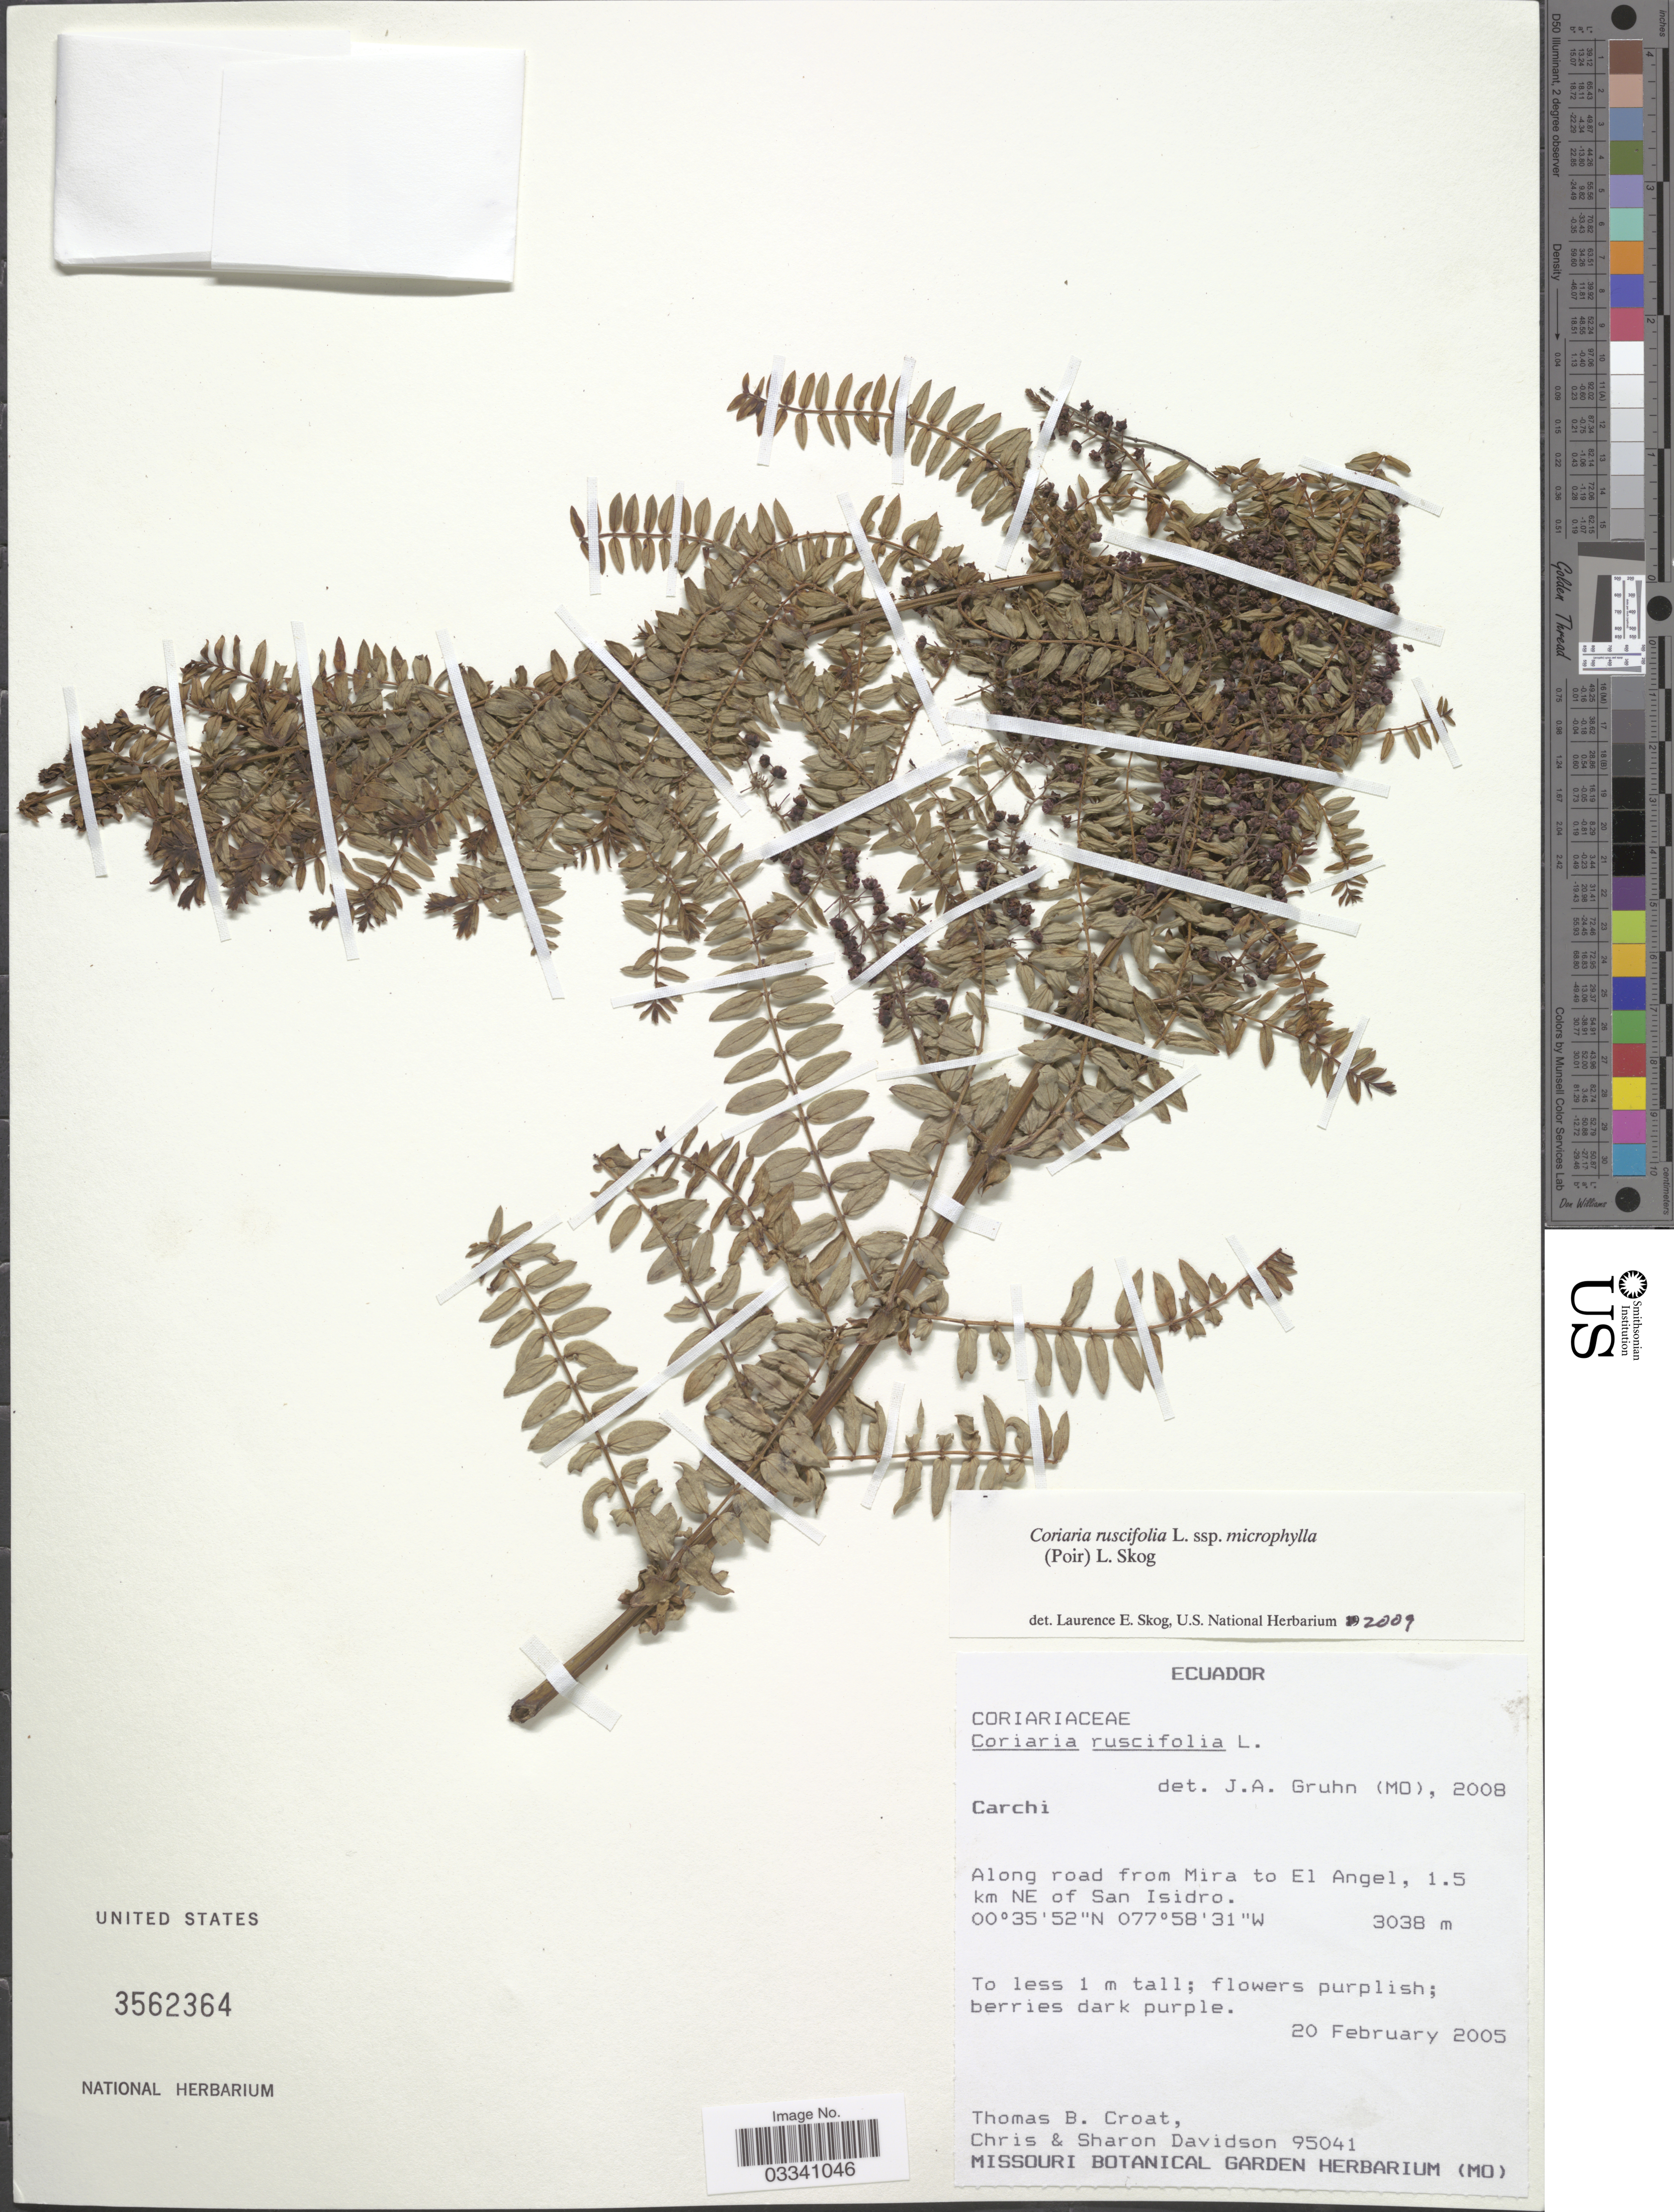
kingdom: Plantae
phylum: Tracheophyta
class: Magnoliopsida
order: Cucurbitales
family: Coriariaceae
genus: Coriaria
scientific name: Coriaria ruscifolia subsp. microphylla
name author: (Poir.) L.E. Skog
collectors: T. B. Croat, C. Davidson & S. Davidson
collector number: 95041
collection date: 2005-02-20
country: Ecuador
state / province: Carchi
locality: Along road from Mira to El Angel, 1.5 km NE of San Isidro.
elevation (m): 3038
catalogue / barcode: US 3562364